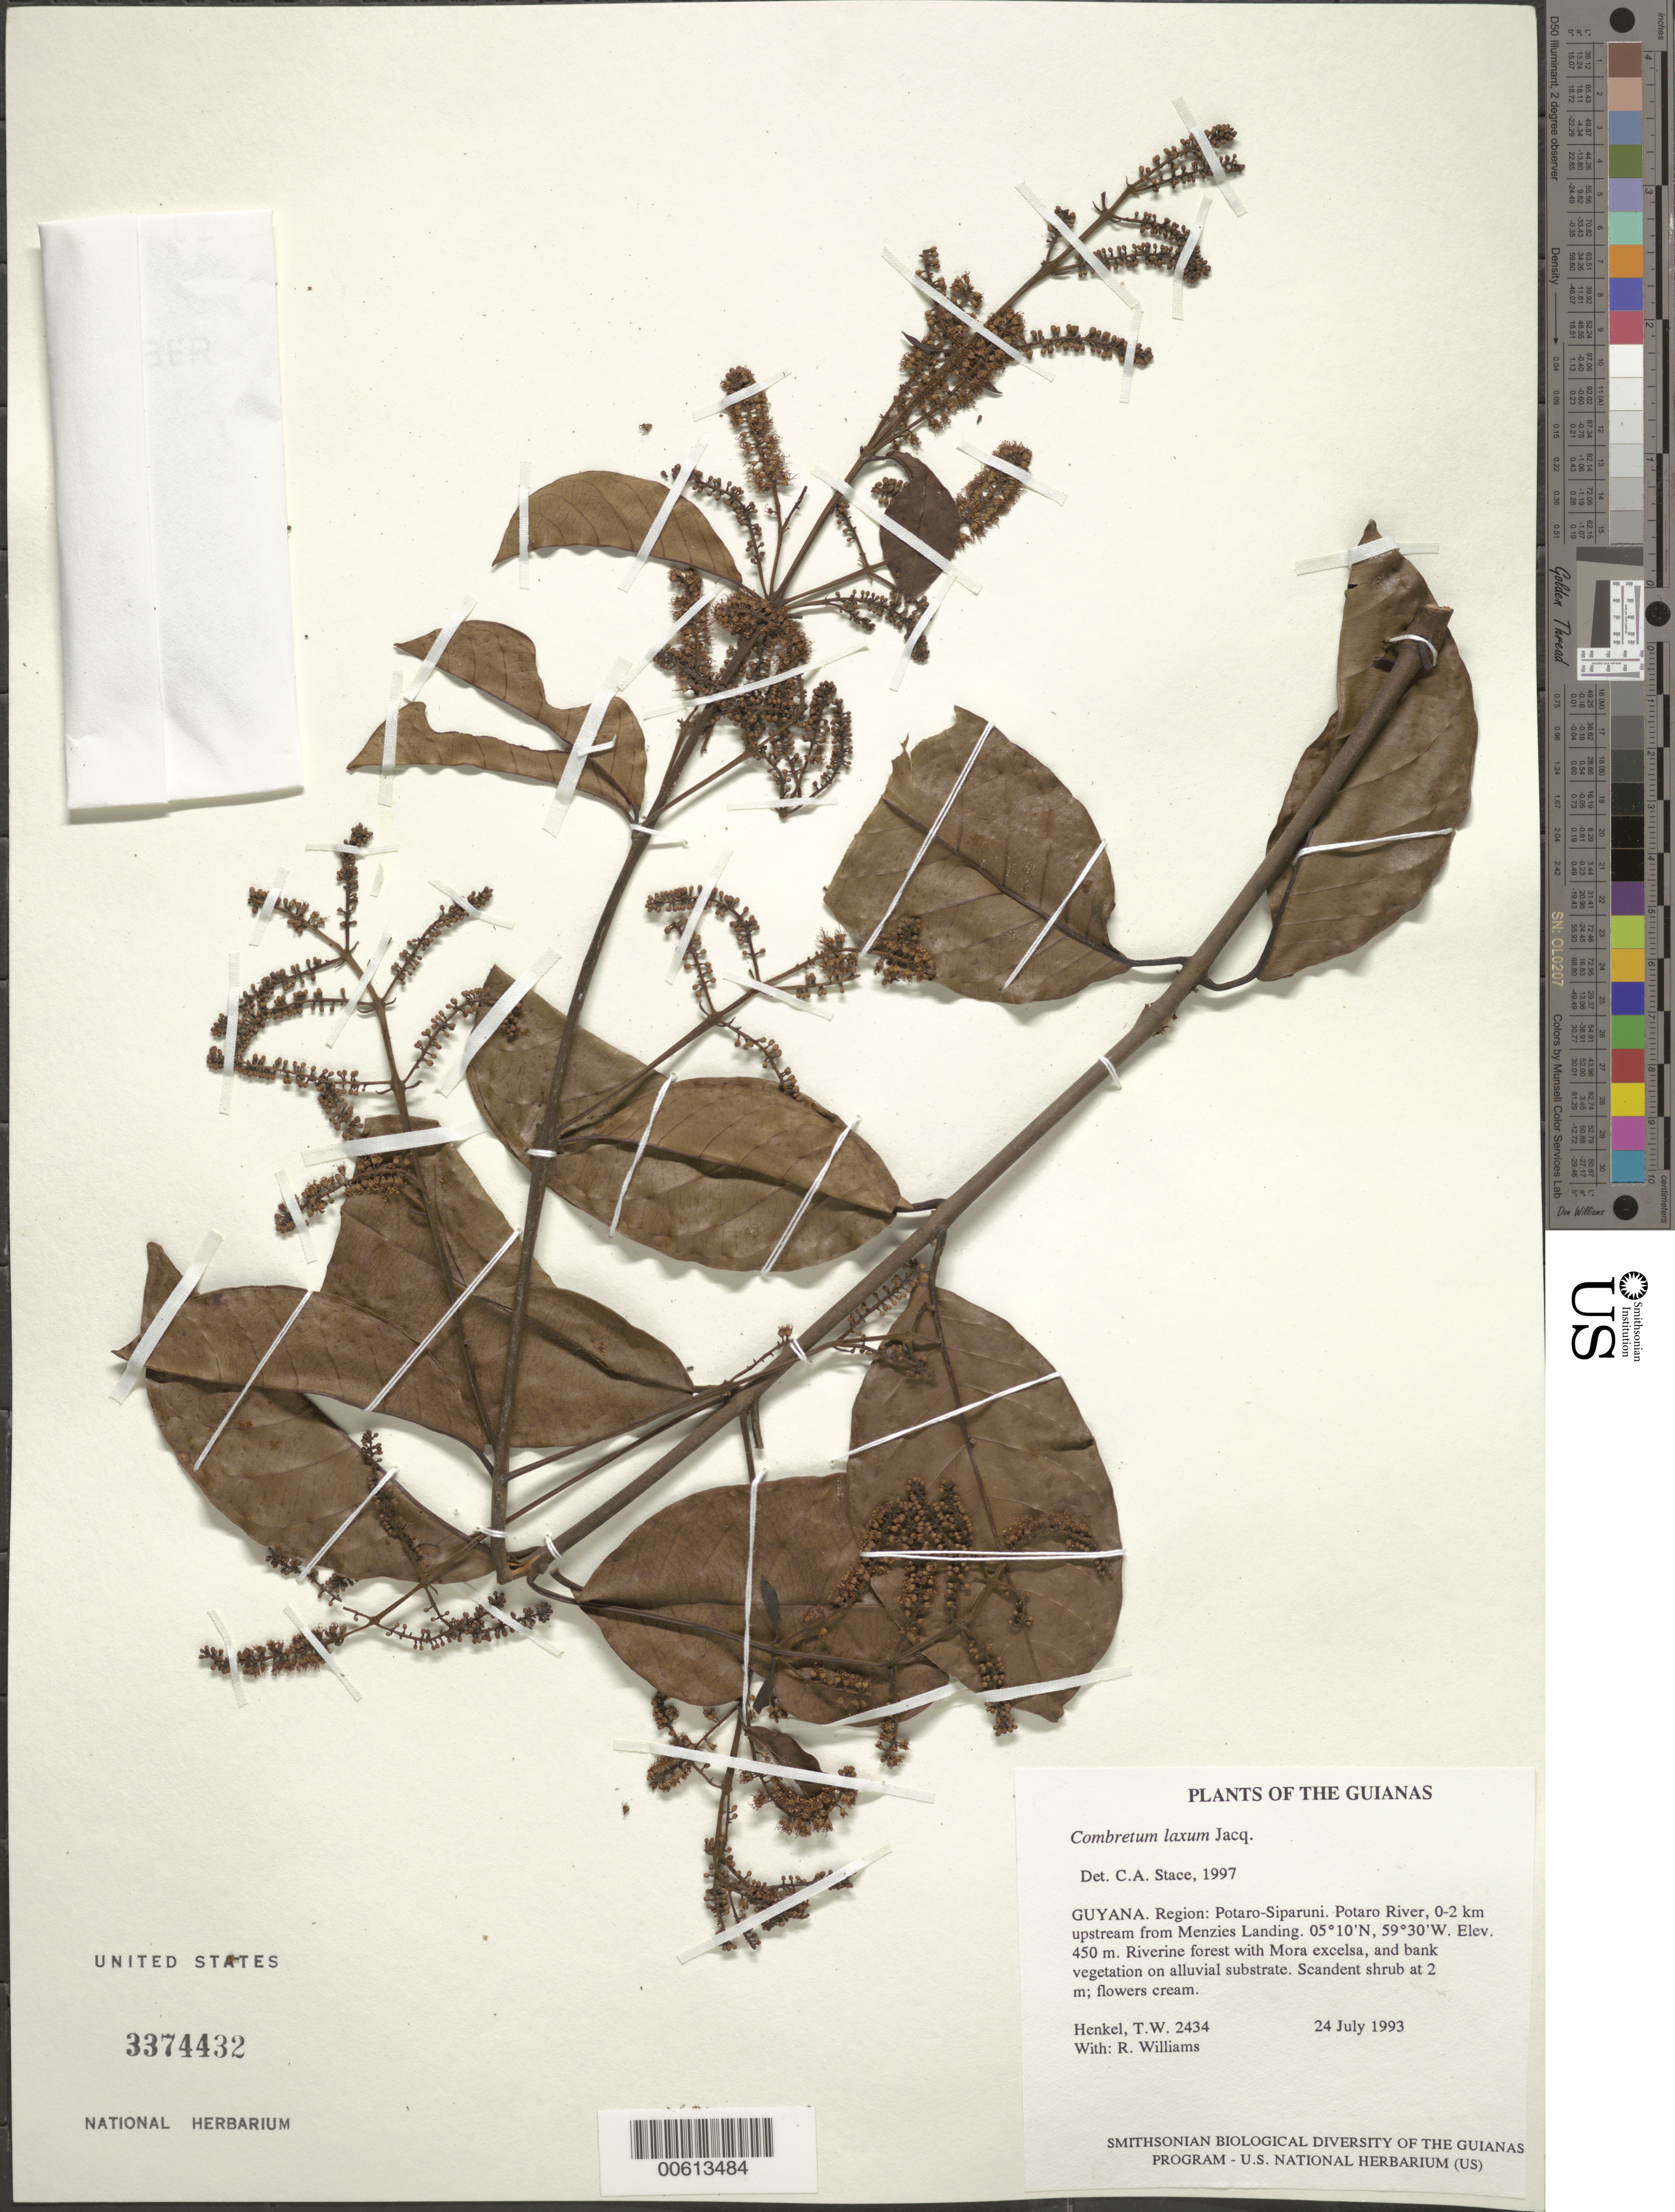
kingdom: Plantae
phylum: Tracheophyta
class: Magnoliopsida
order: Myrtales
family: Combretaceae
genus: Combretum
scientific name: Combretum laxum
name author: Jacq.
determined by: Stace, C. A.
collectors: T. Henkel & R. Williams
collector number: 2434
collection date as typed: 24 July 1993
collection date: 1993-07-24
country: Guyana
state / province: Potaro-Siparuni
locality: Potaro River, 0-2 km upstream from Menzies Landing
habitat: Riverine forest with Mora excelsa, and bank vegetation on alluvial substrate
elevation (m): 450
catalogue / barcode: US 3374432